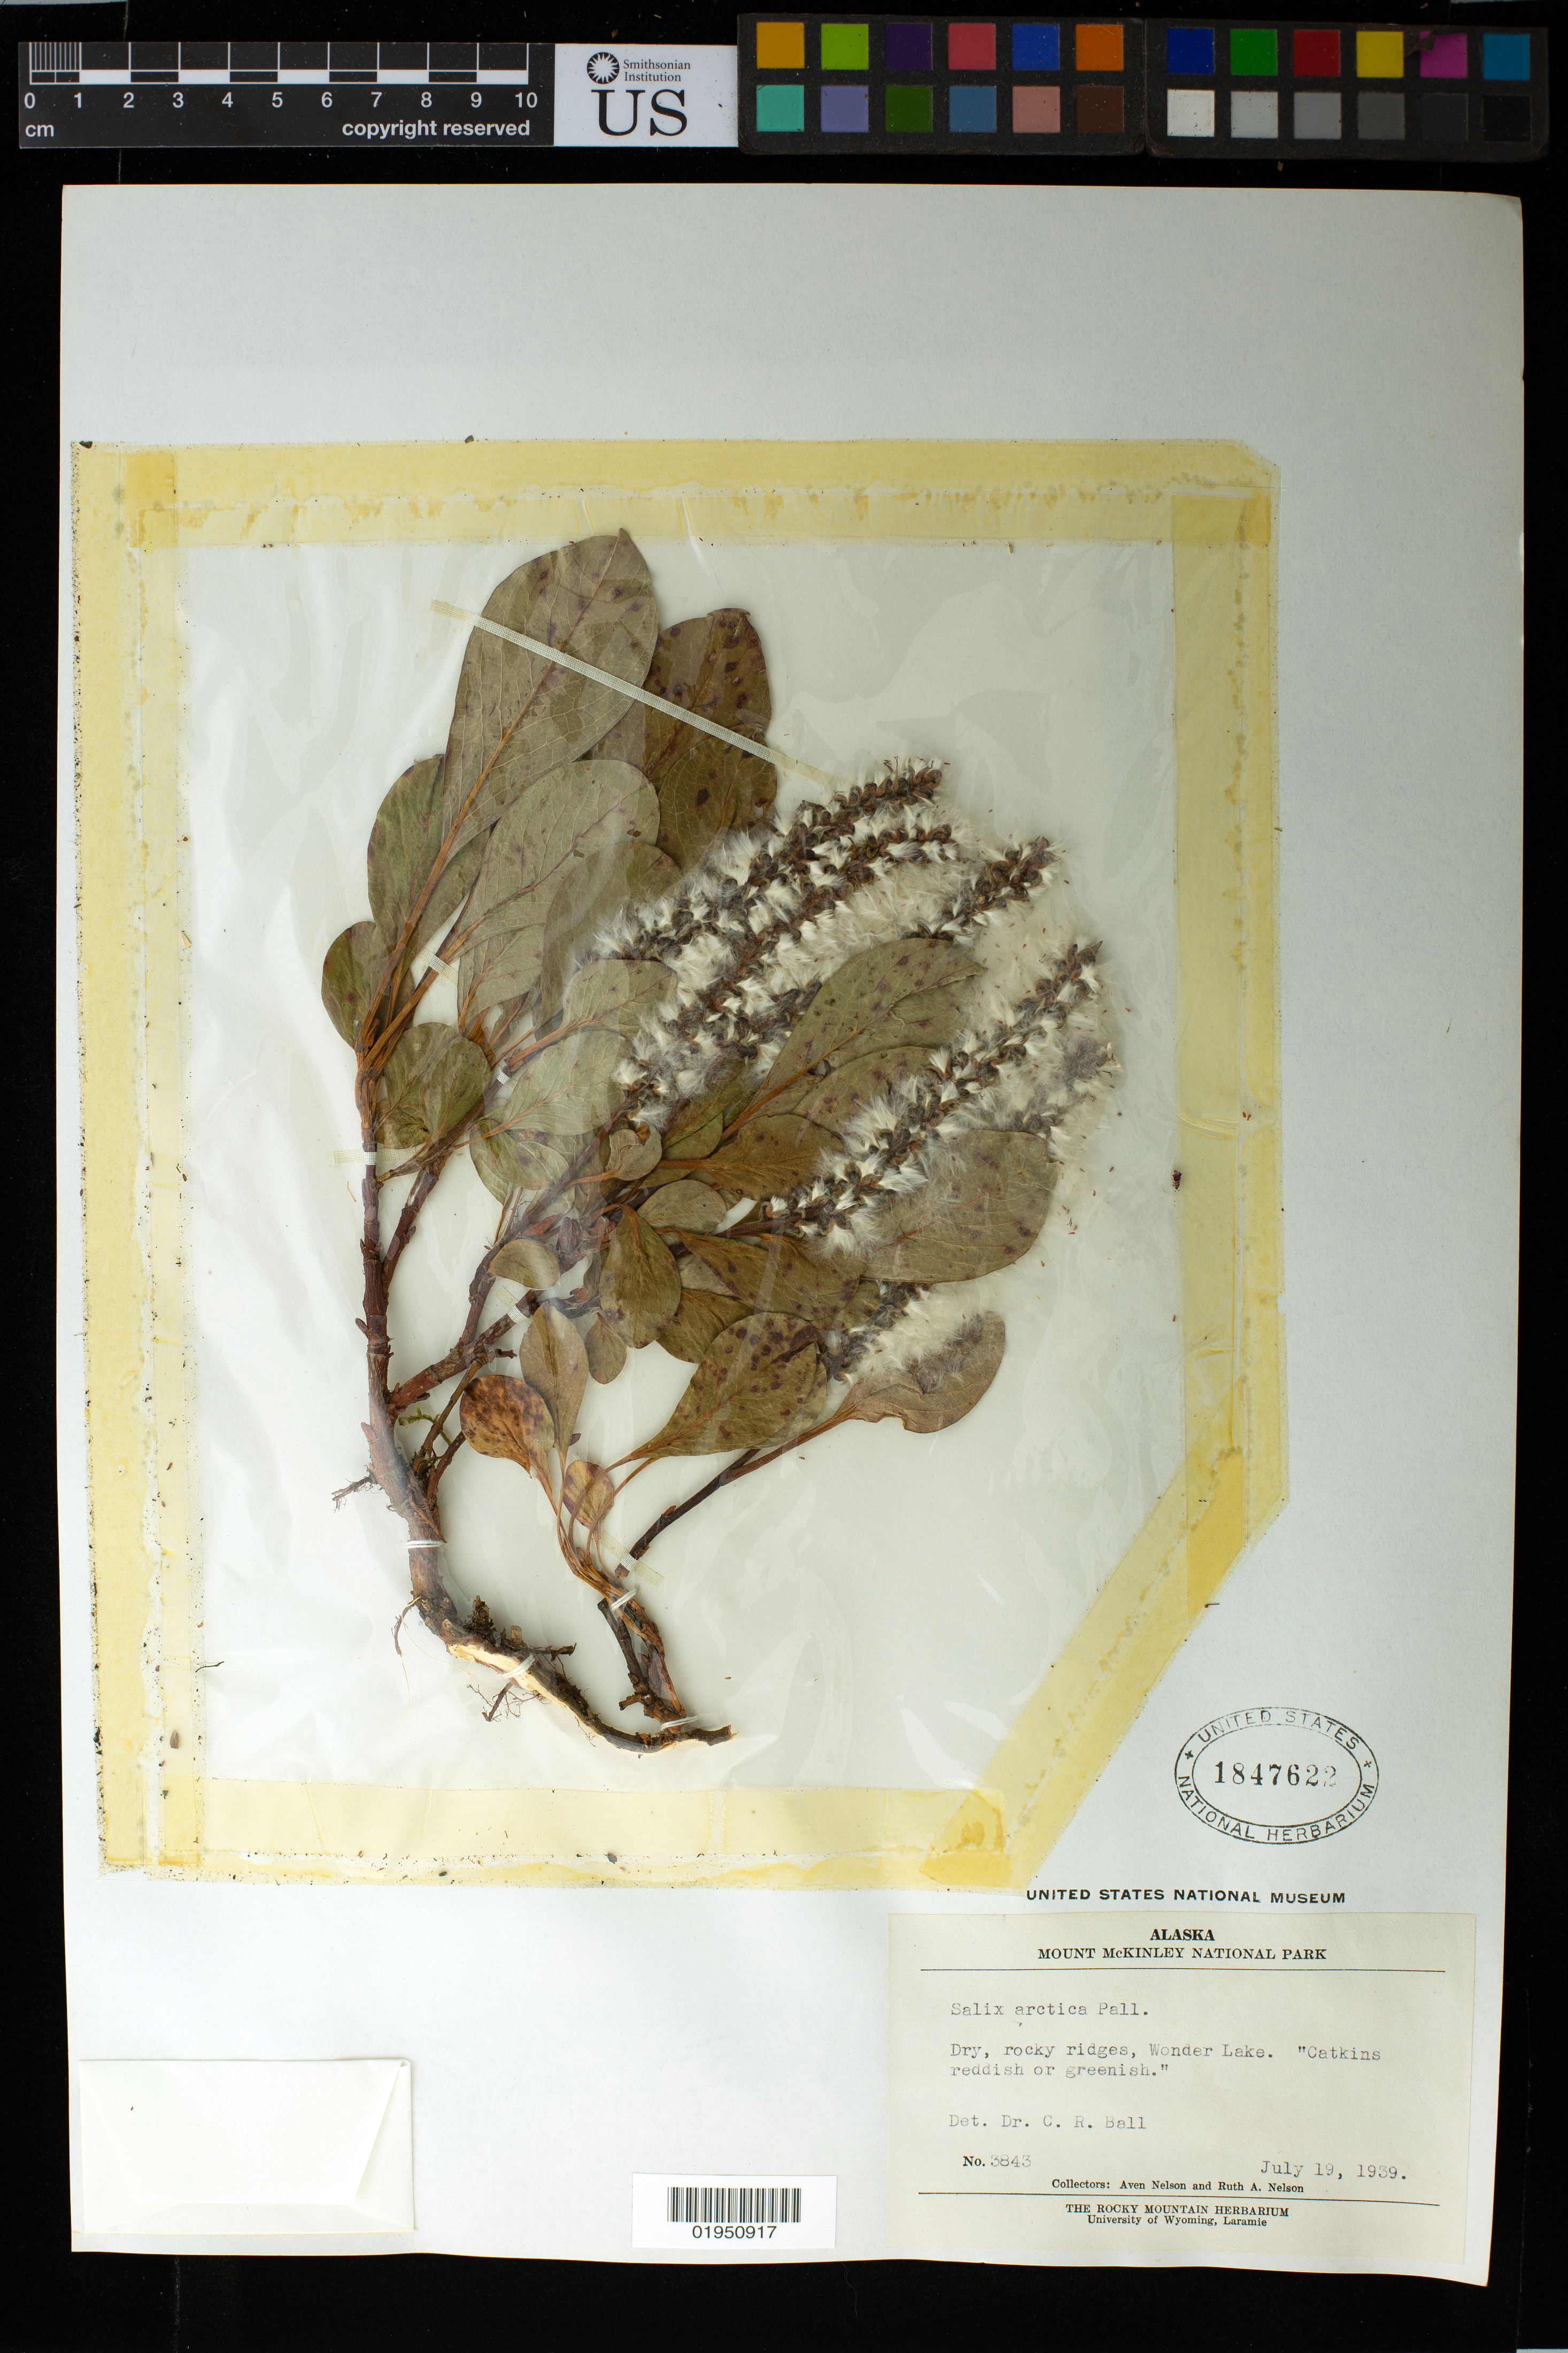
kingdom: Plantae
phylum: Tracheophyta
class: Magnoliopsida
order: Malpighiales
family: Salicaceae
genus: Salix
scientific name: Salix arctica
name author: Pall.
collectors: A. Nelson & R. A. Nelson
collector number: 3843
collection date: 1939-07-19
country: United States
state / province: Alaska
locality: Mount McKinley National Park. Wonder Lake.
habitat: dry, rocky ridges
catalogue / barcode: US 1847622